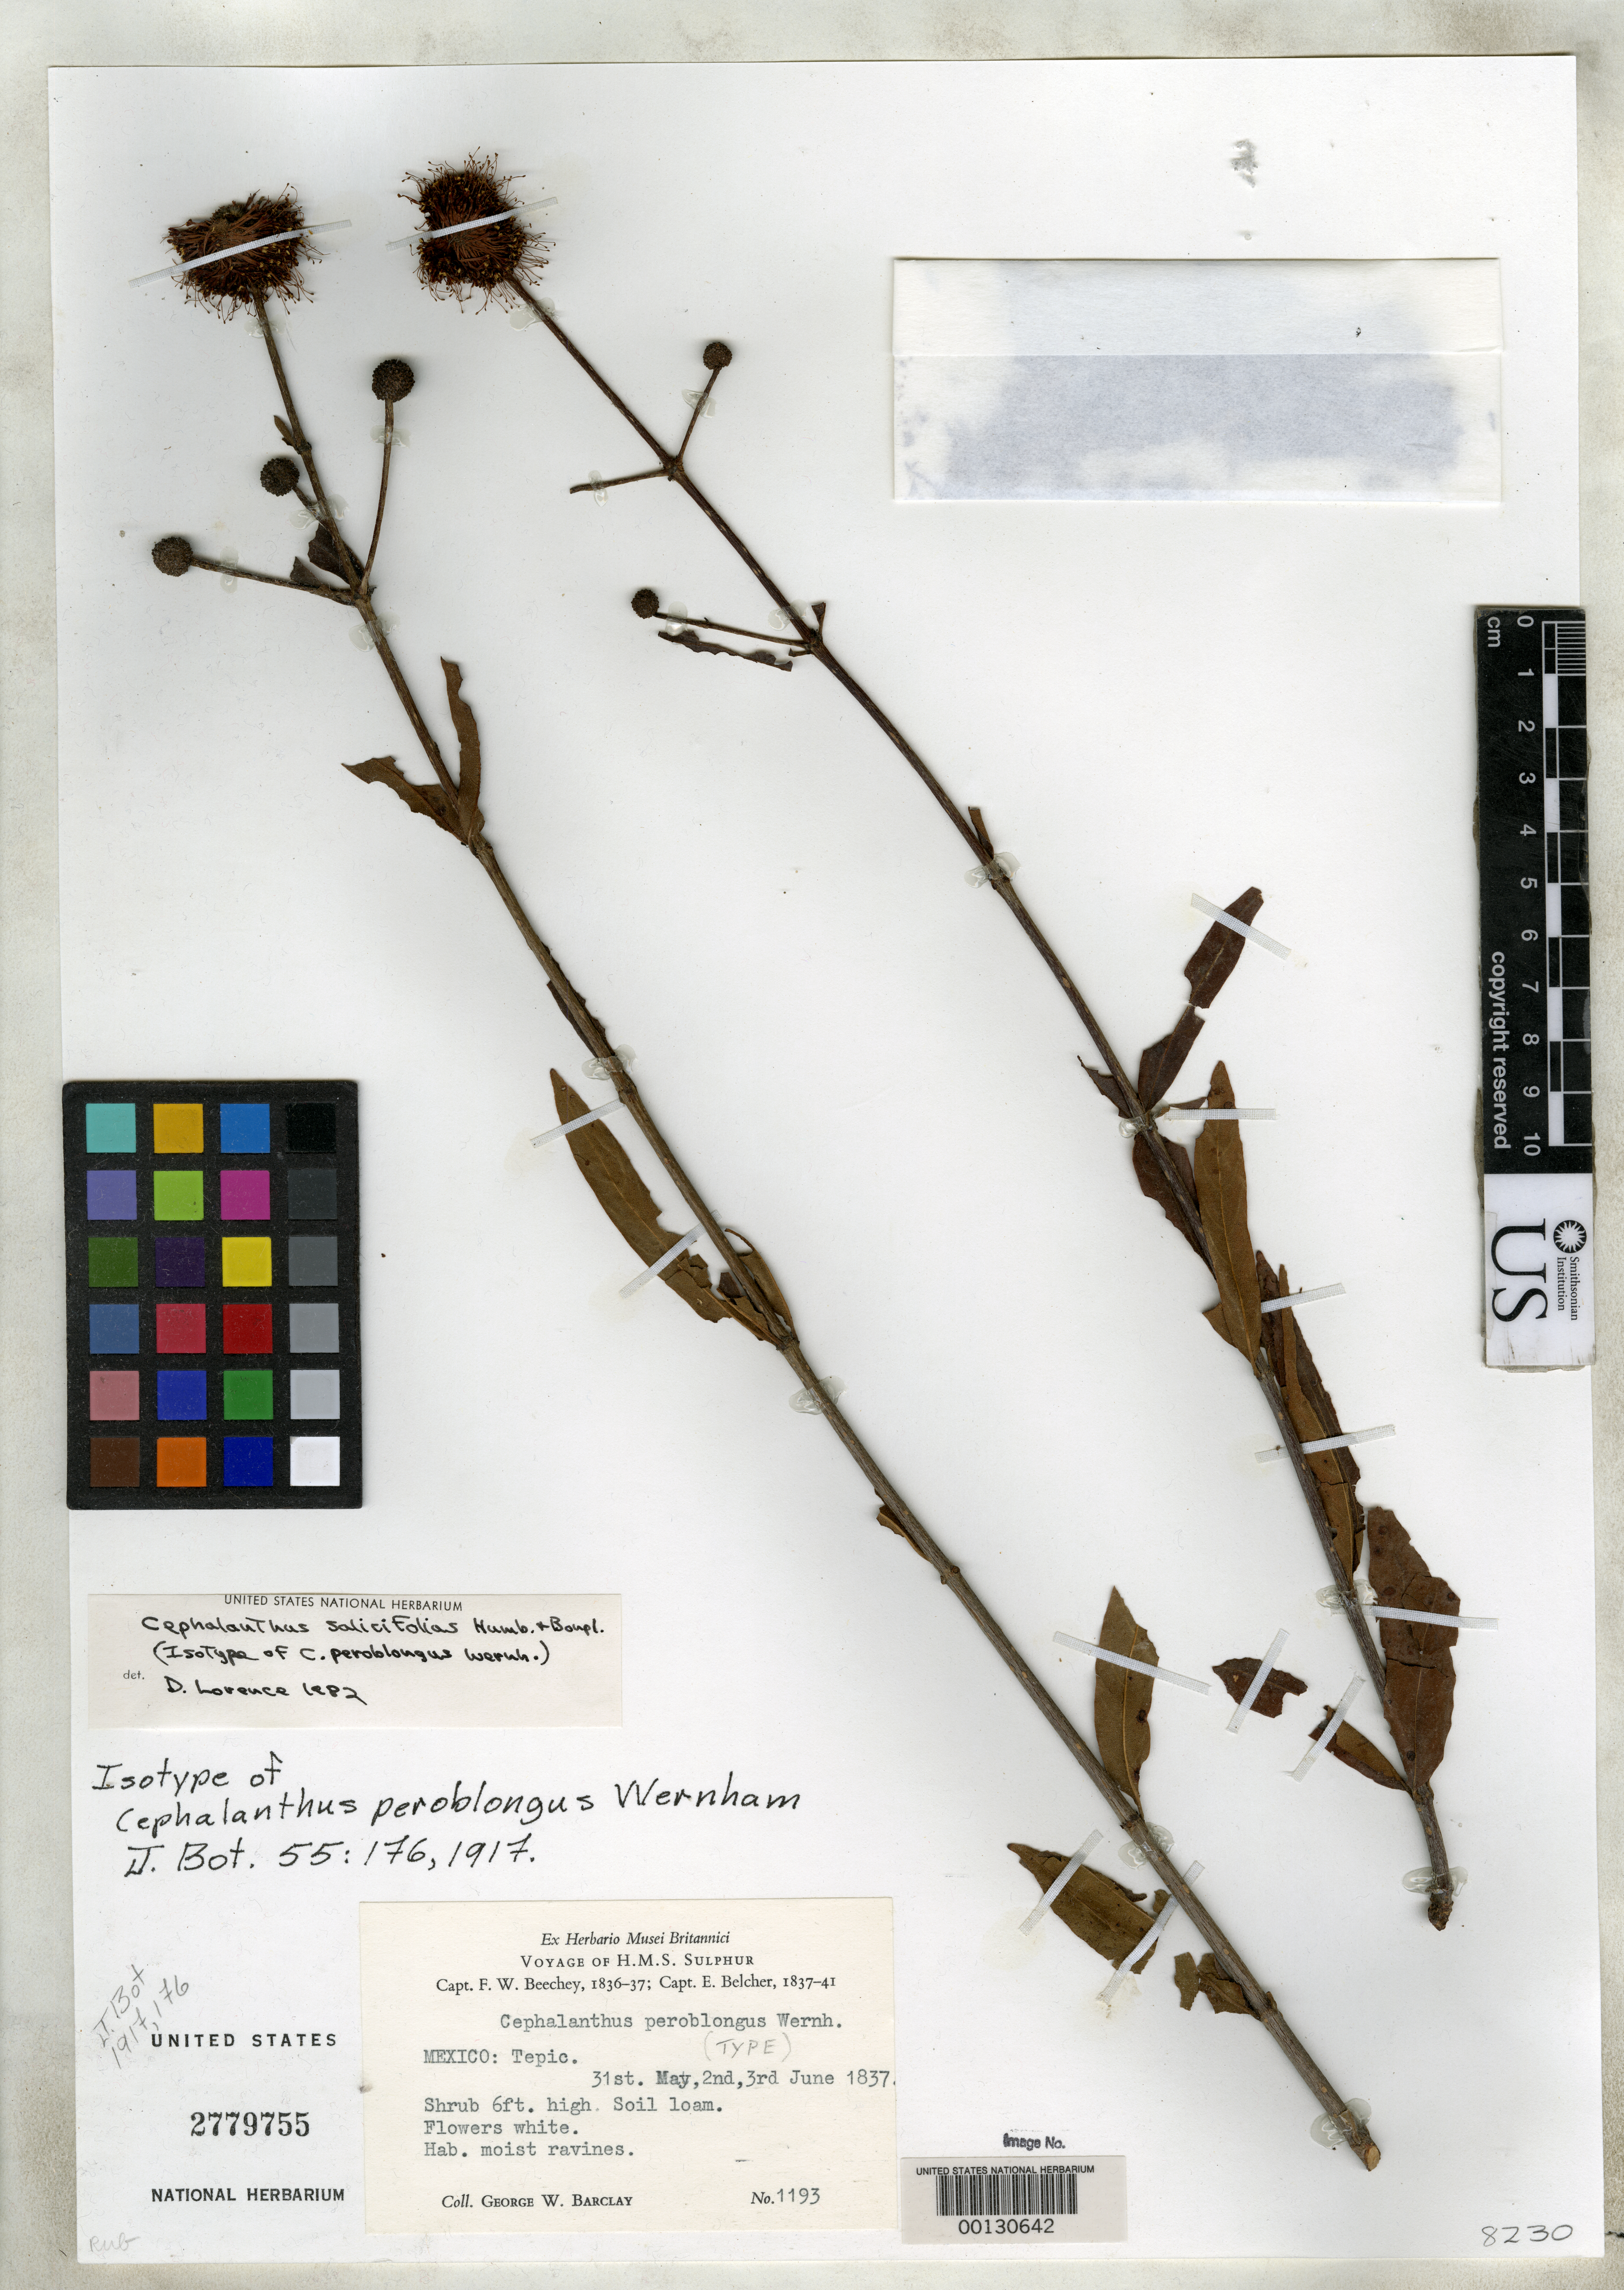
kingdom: Plantae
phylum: Tracheophyta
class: Magnoliopsida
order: Gentianales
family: Rubiaceae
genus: Cephalanthus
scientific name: Cephalanthus peroblongus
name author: Wernham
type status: Isotype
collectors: G. W. Barclay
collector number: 1193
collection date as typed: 31 May 1837 to 03 Jun 1837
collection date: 1837-05-31/1837-06-03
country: Mexico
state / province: Nayarit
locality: Tepic.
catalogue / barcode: US 2779755